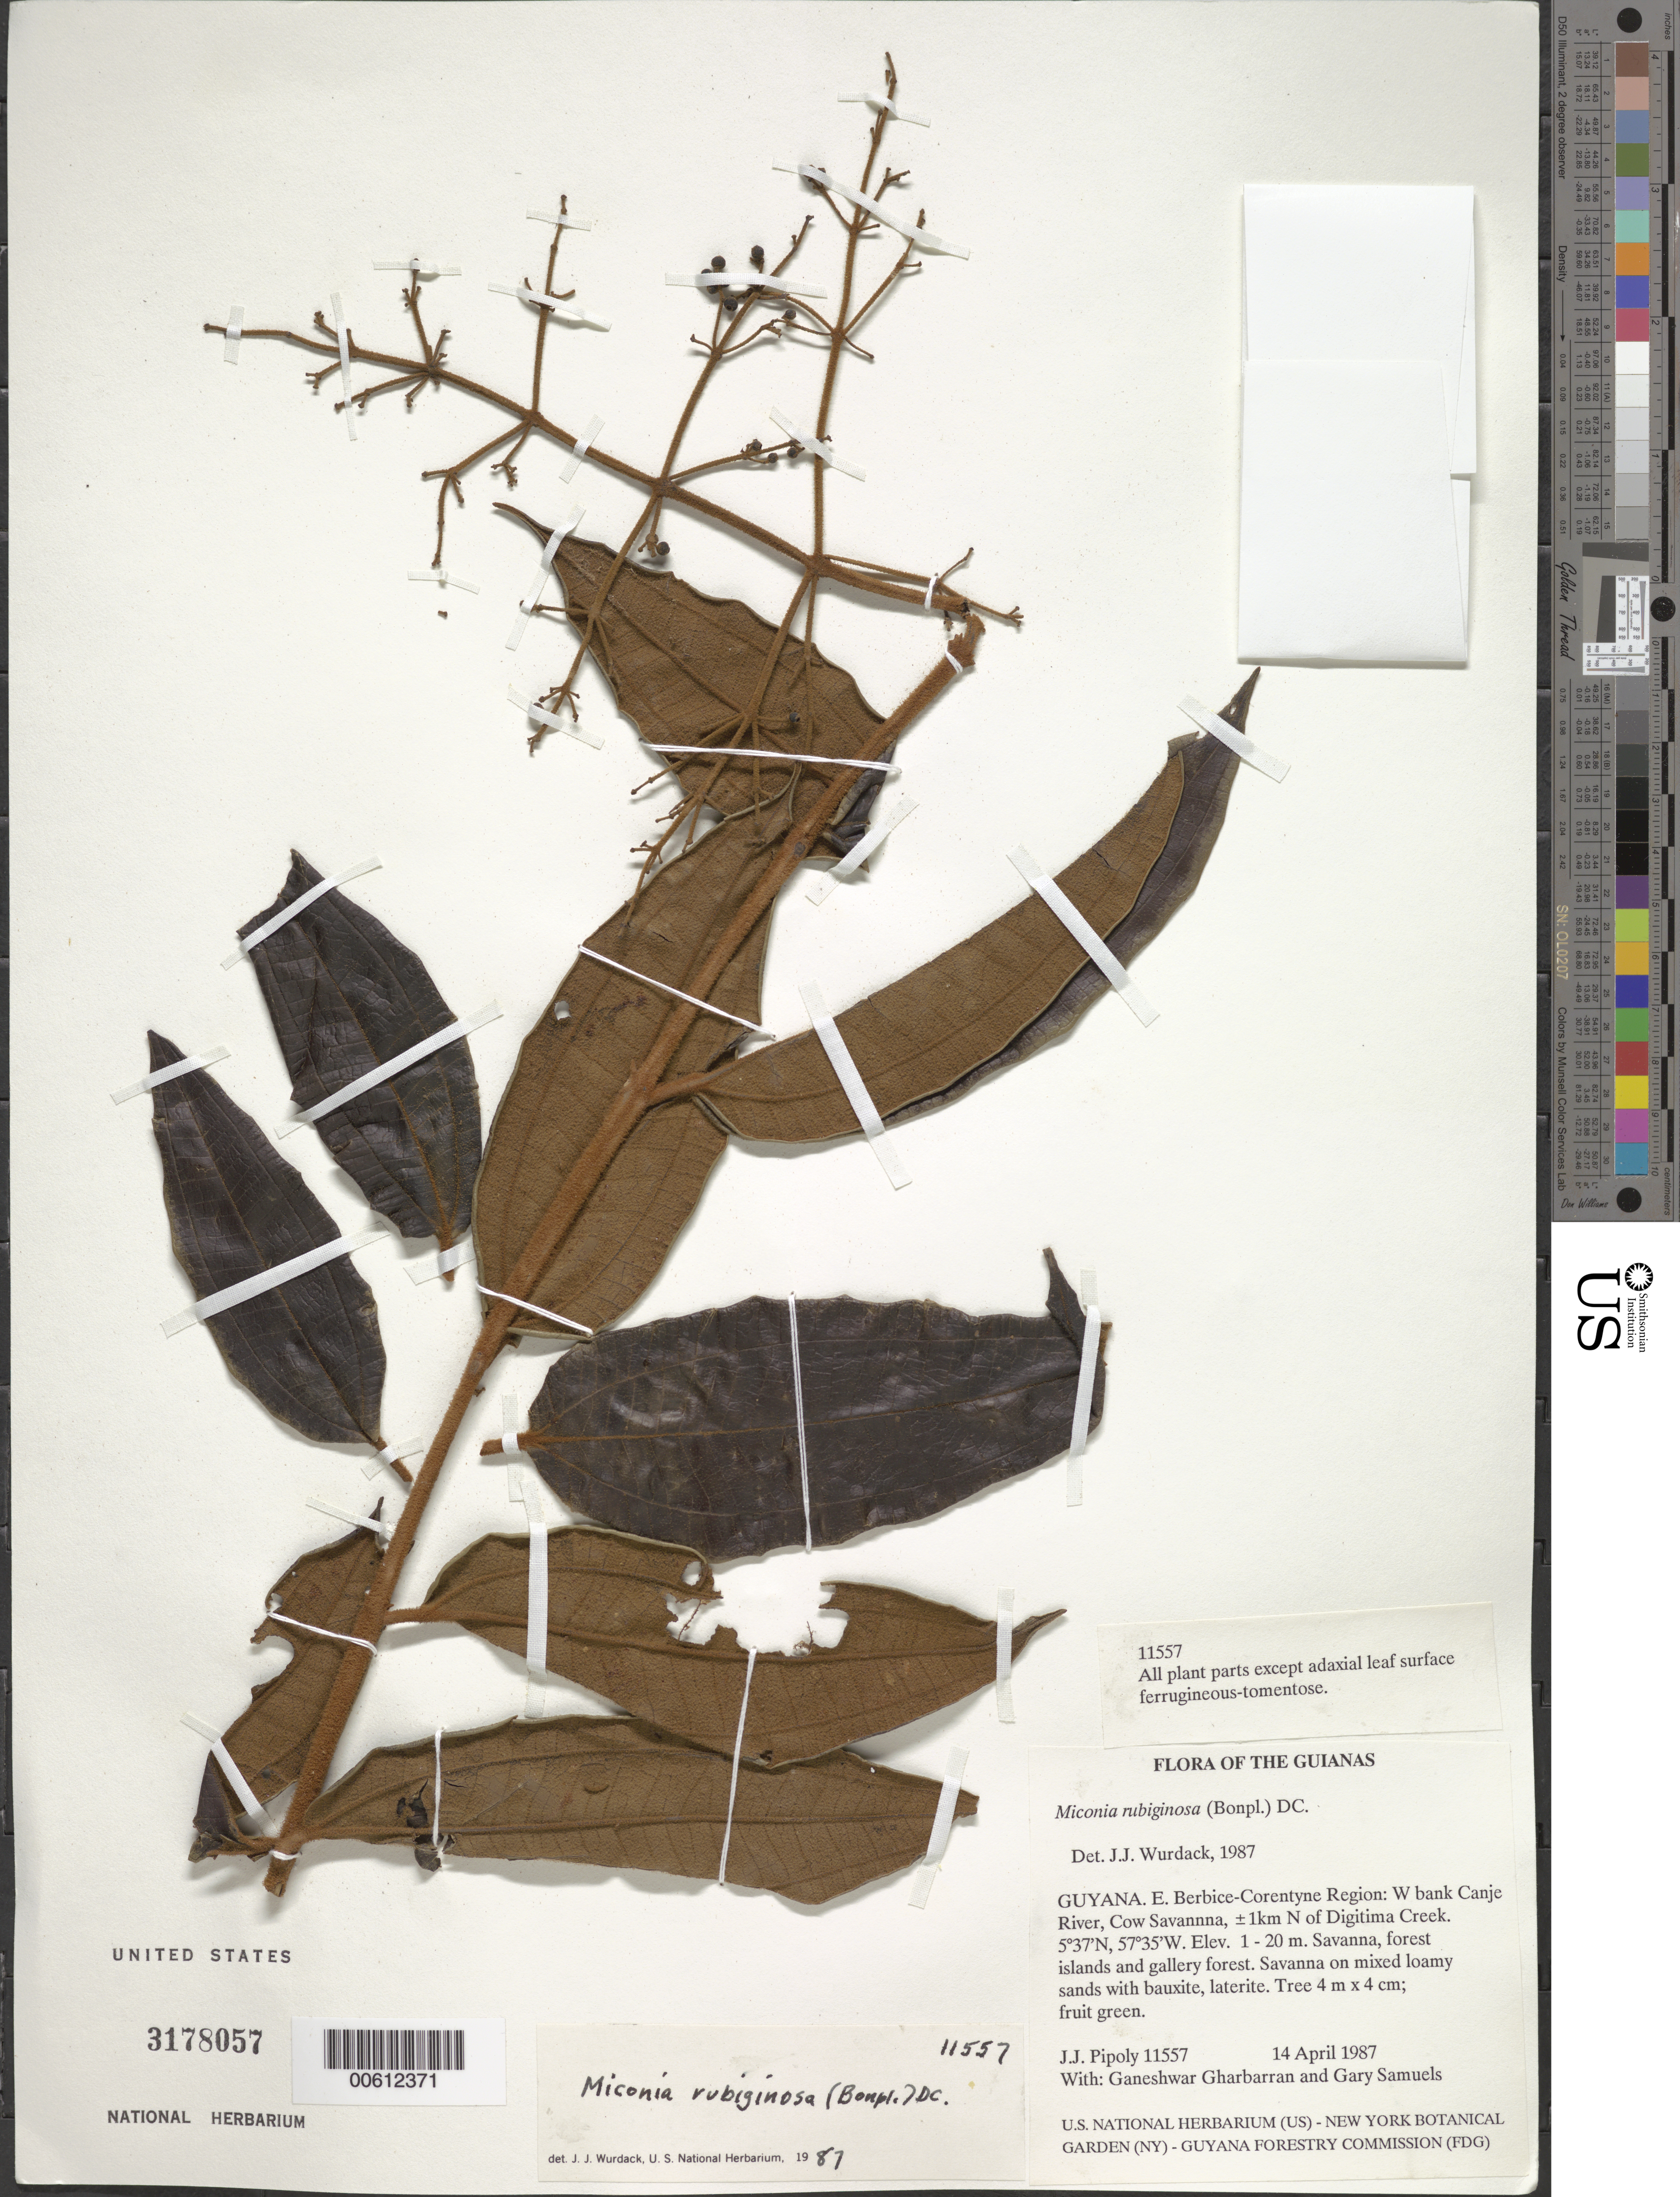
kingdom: Plantae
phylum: Tracheophyta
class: Magnoliopsida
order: Myrtales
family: Melastomataceae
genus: Miconia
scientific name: Miconia rubiginosa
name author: (Bonpl.) DC.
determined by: Wurdack, John J., (US), US (UNITED STATES)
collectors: J. J. Pipoly, G. Gharbarran & G. Samuels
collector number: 11557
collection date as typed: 14 April 1987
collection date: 1987-04-14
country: Guyana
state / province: E. Berbice-Corentyne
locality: W bank Canje River, Cow Savanna, ±1km N of Digitima Creek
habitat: Savanna, forest islands and gallery forest. Savanna on mixed loamy sands with bauxite, laterite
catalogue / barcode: US 3178057